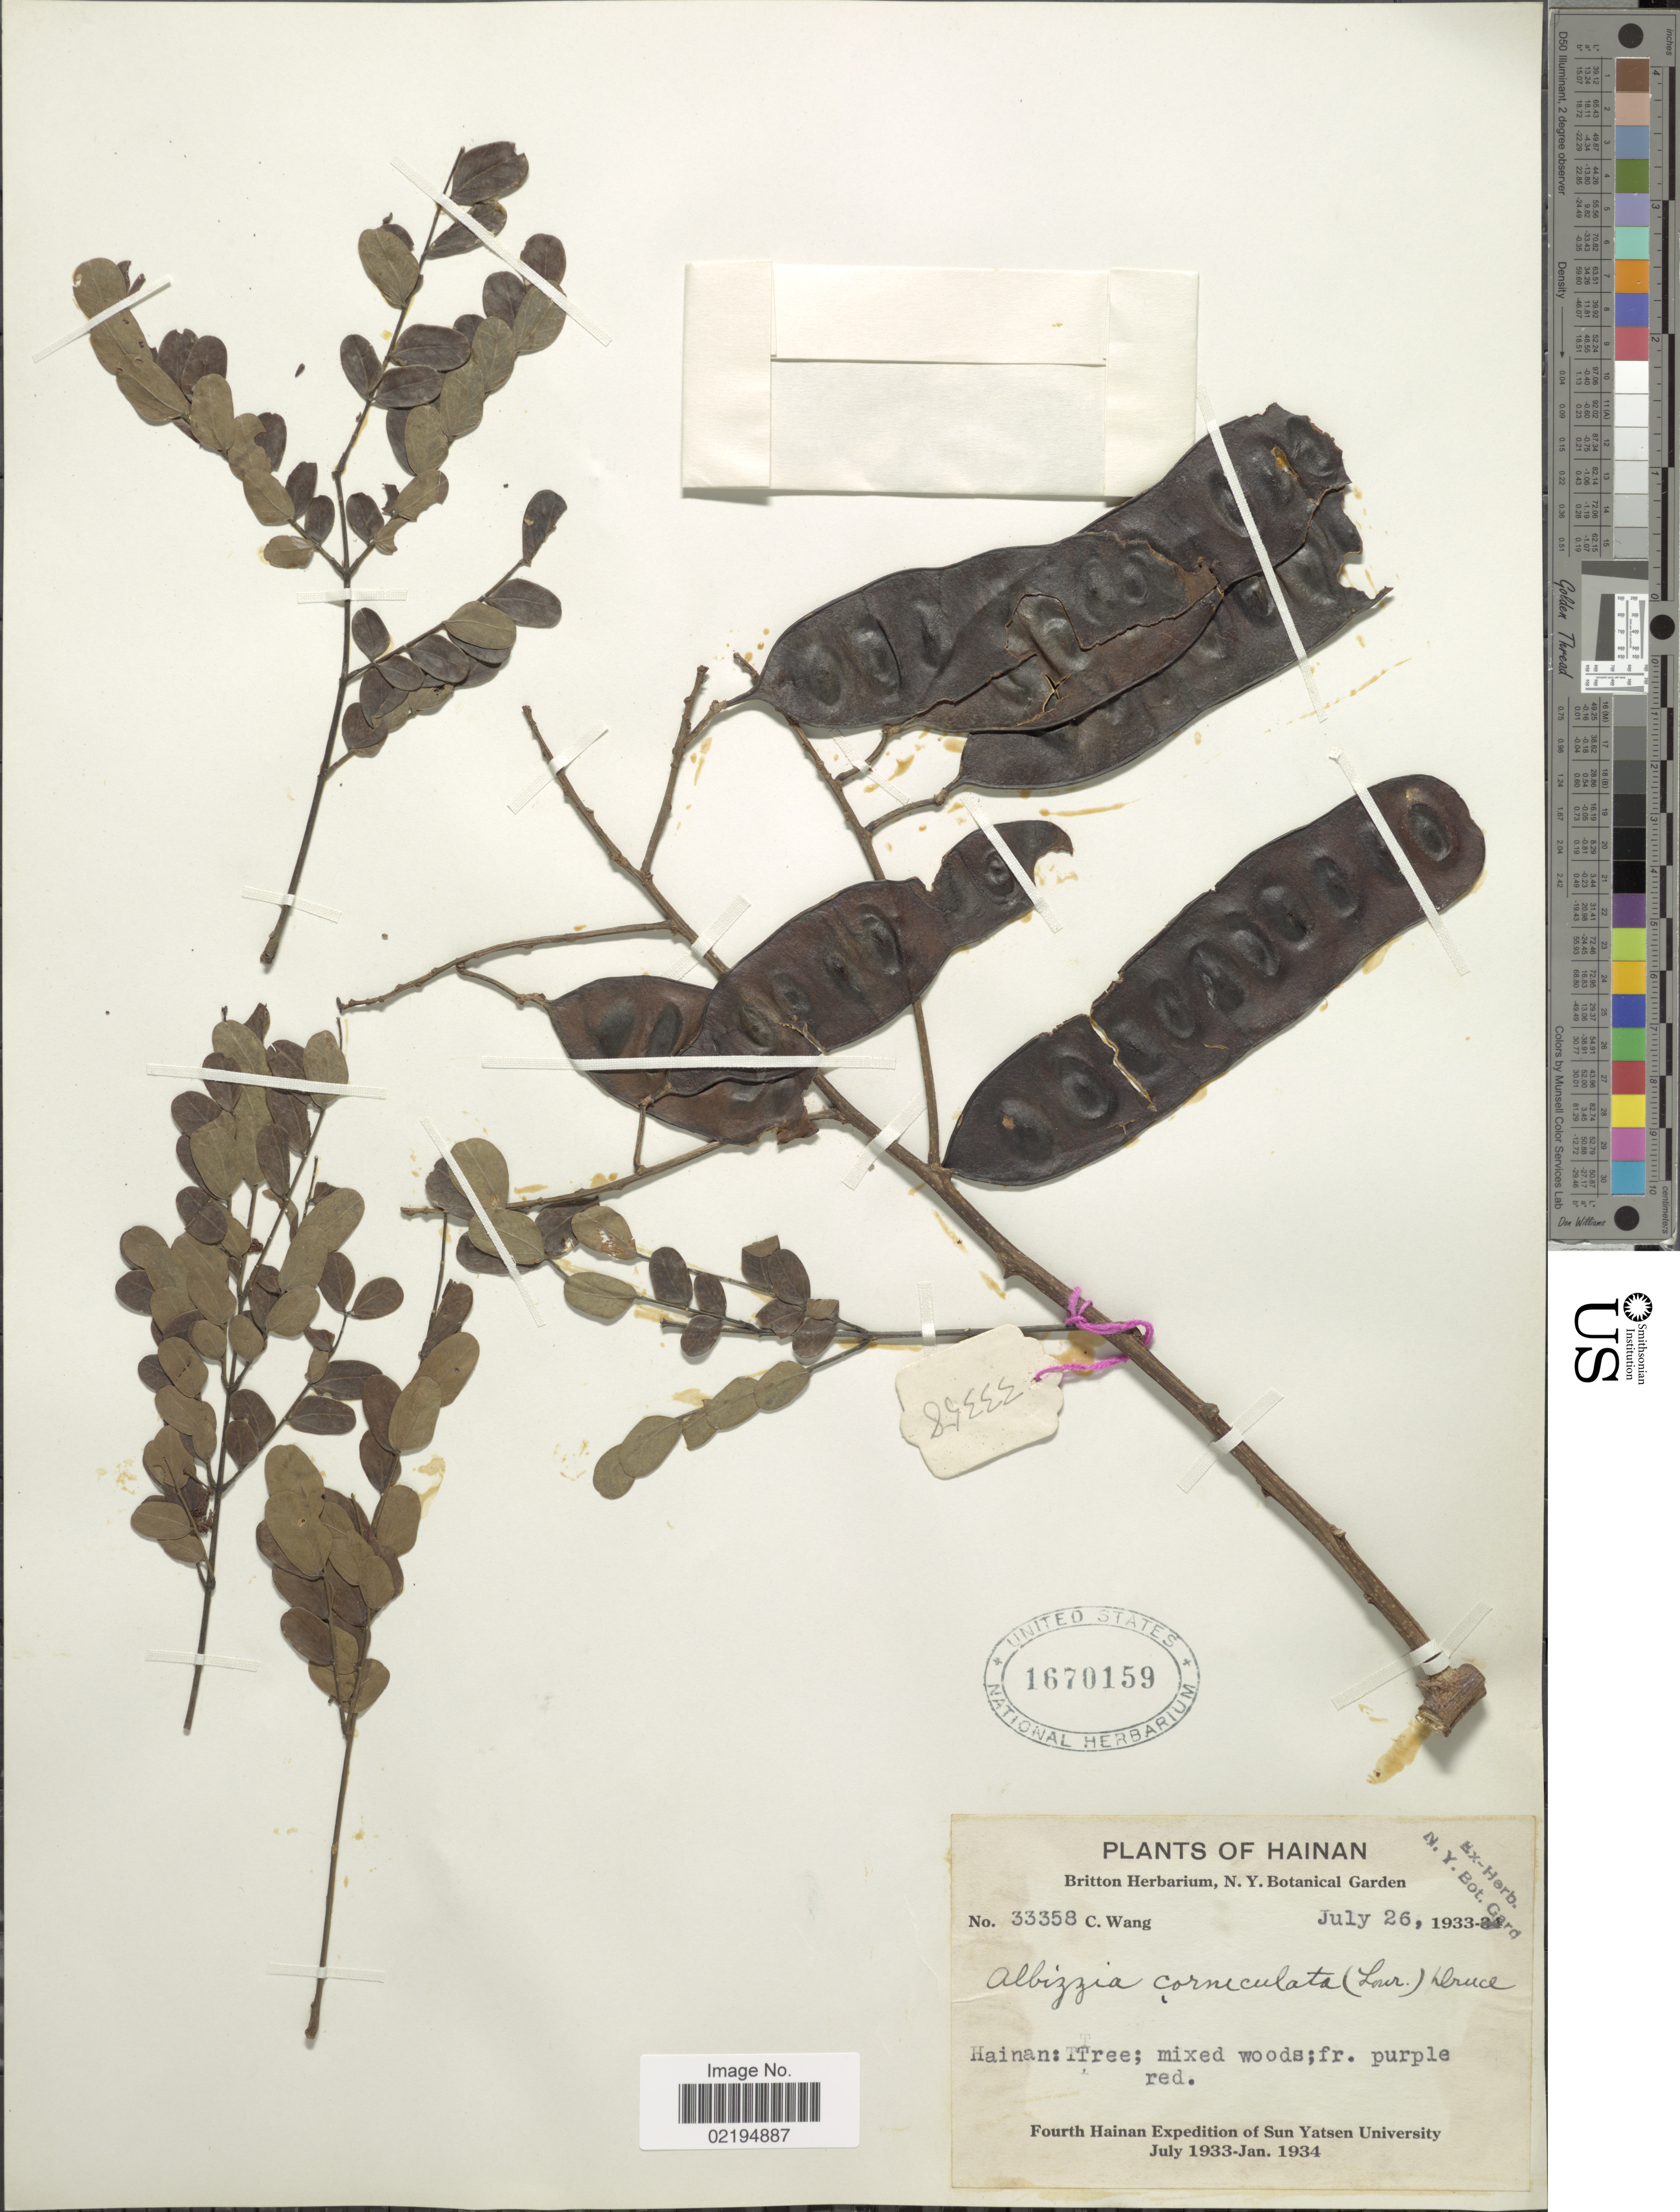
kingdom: Plantae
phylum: Tracheophyta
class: Magnoliopsida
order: Fabales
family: Fabaceae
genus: Albizia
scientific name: Albizia corniculata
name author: (Lour.) Druce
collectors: C. Wang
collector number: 33358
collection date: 1933-07-26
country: China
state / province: Hainan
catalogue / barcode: US 1670159